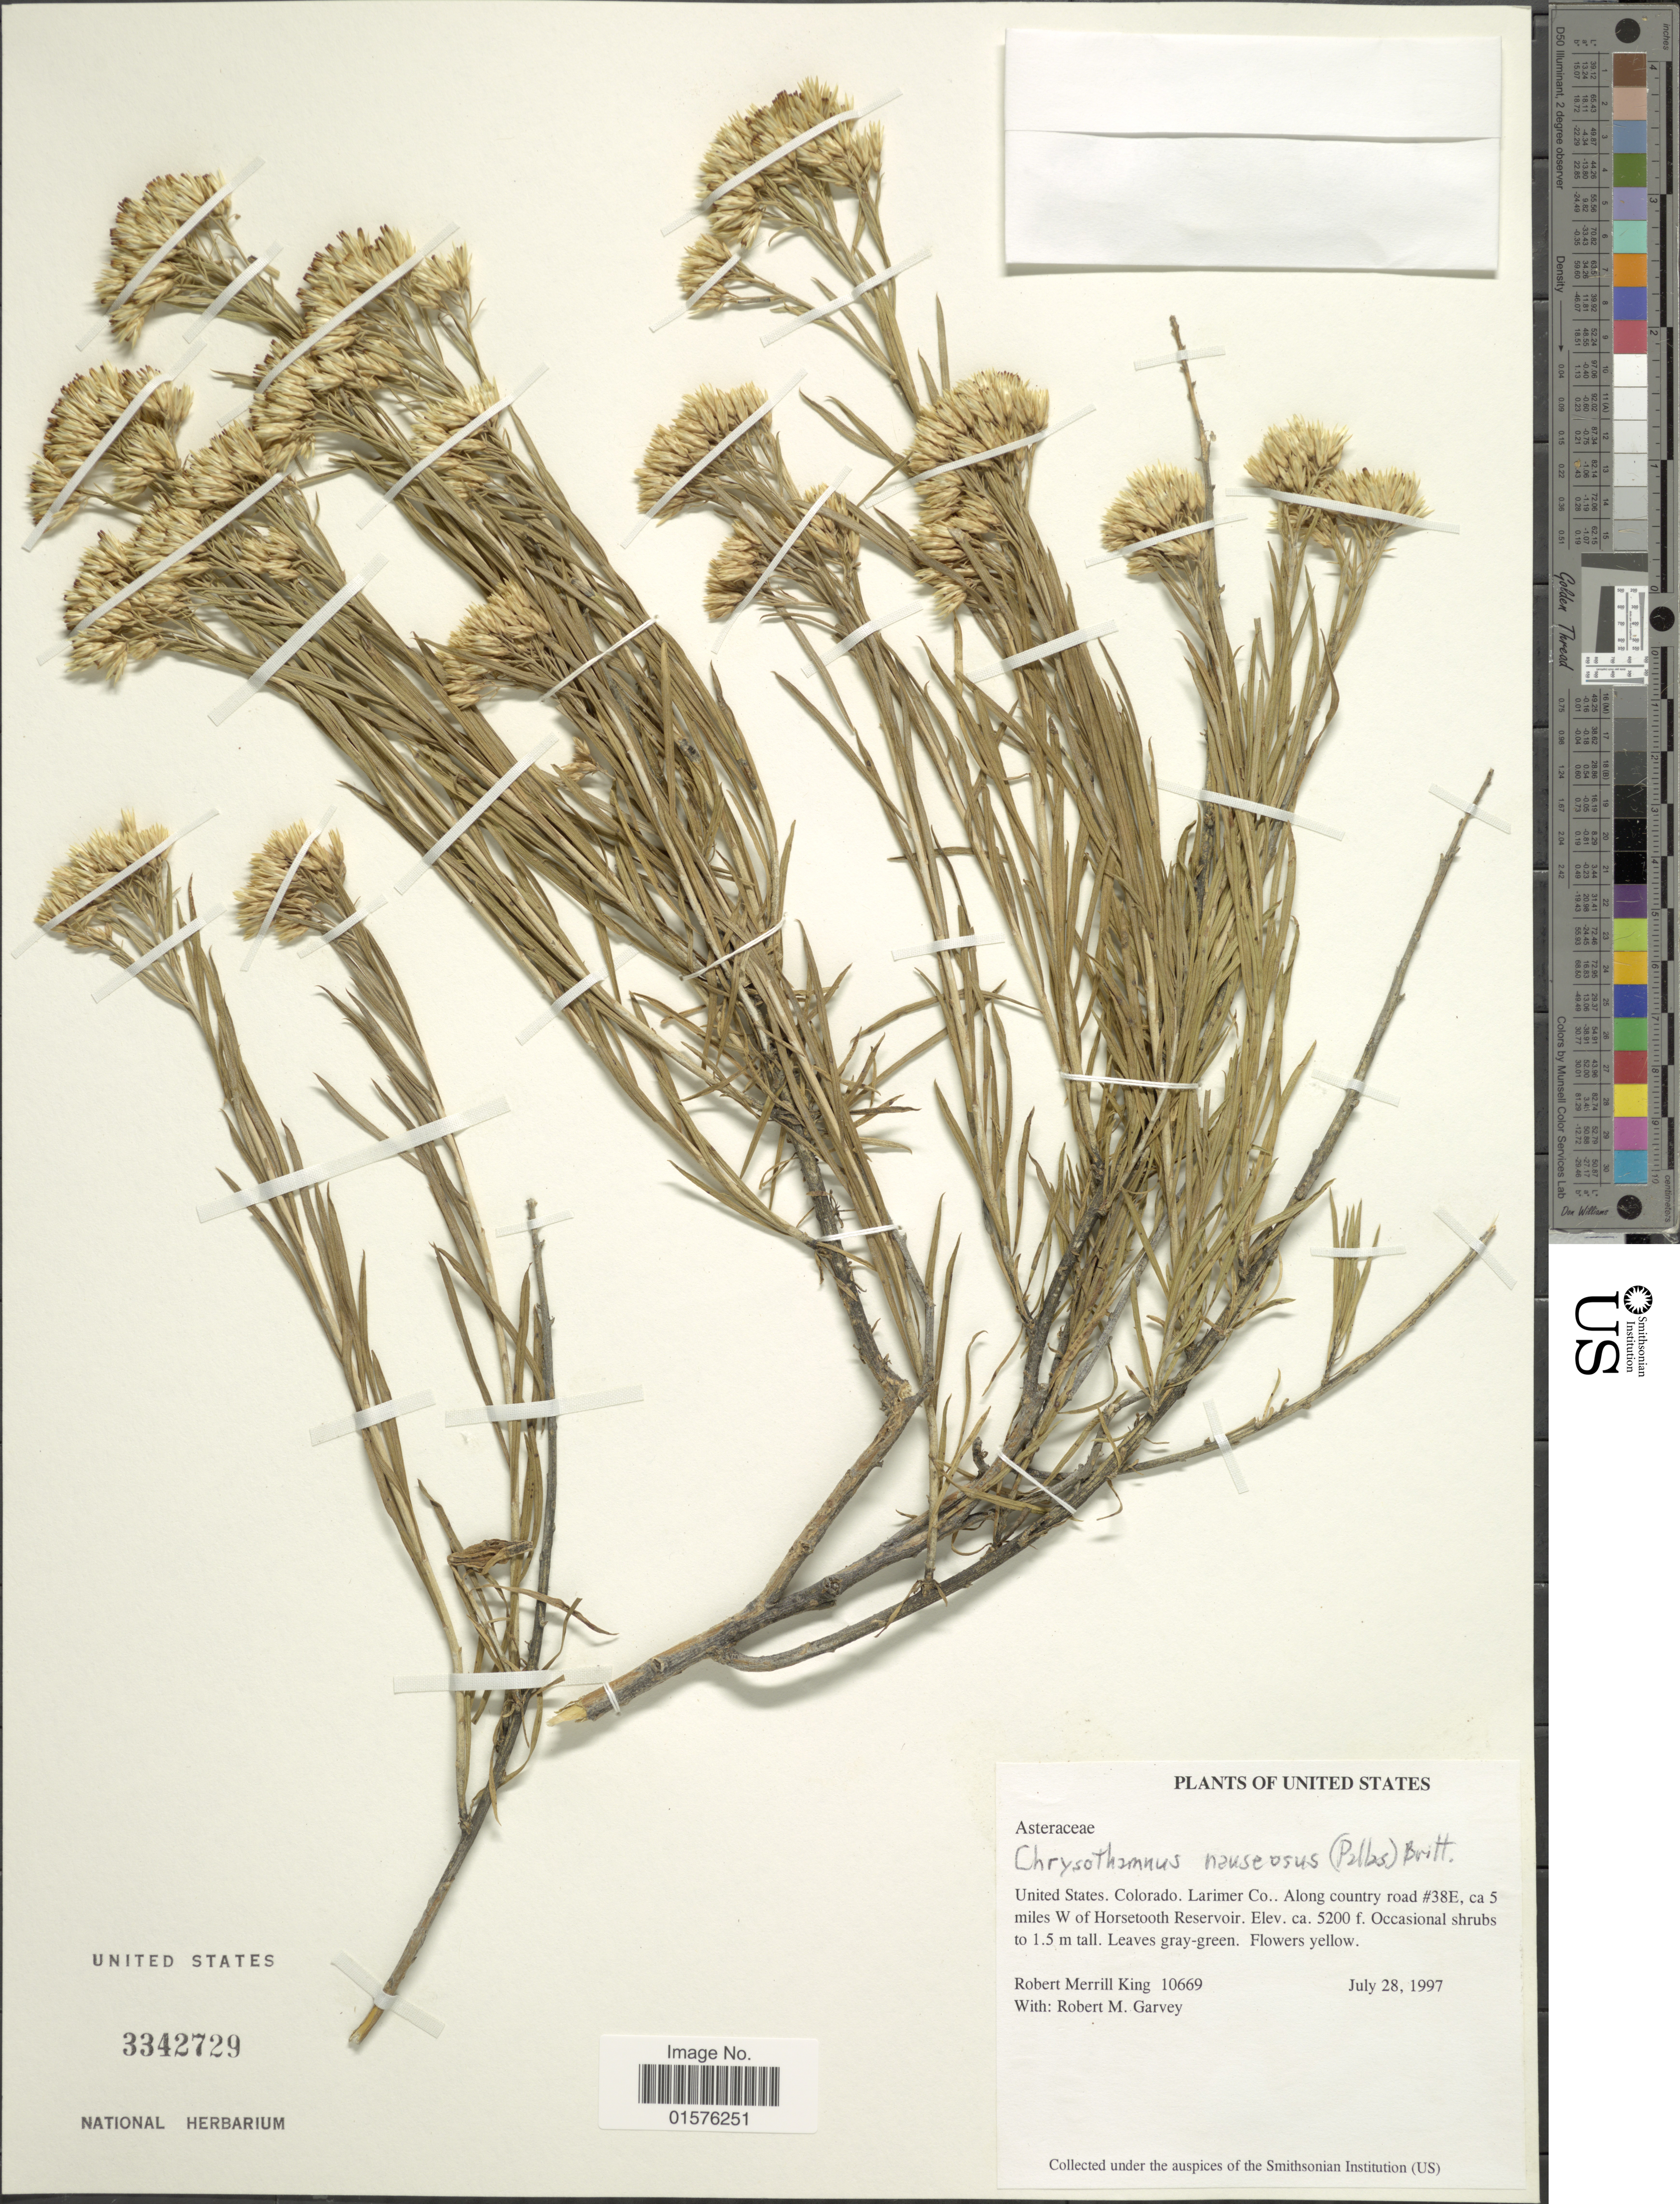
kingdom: Plantae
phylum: Tracheophyta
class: Magnoliopsida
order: Asterales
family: Asteraceae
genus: Ericameria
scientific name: Ericameria nauseosa var. nauseosa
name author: (Pall. ex Pursh) G.L. Nesom & G.I. Baird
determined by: Urbatsch, Lowell E., Curator (LSU), Louisiana State University (UNITED STATES)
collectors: R. M. King & R. Garvey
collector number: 10669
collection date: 1997-07-28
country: United States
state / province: Colorado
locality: Larimer Co., along countr road #38E, ca. 5 miles W of Horsetooth Reservoir.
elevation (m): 1585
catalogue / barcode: US 3342729